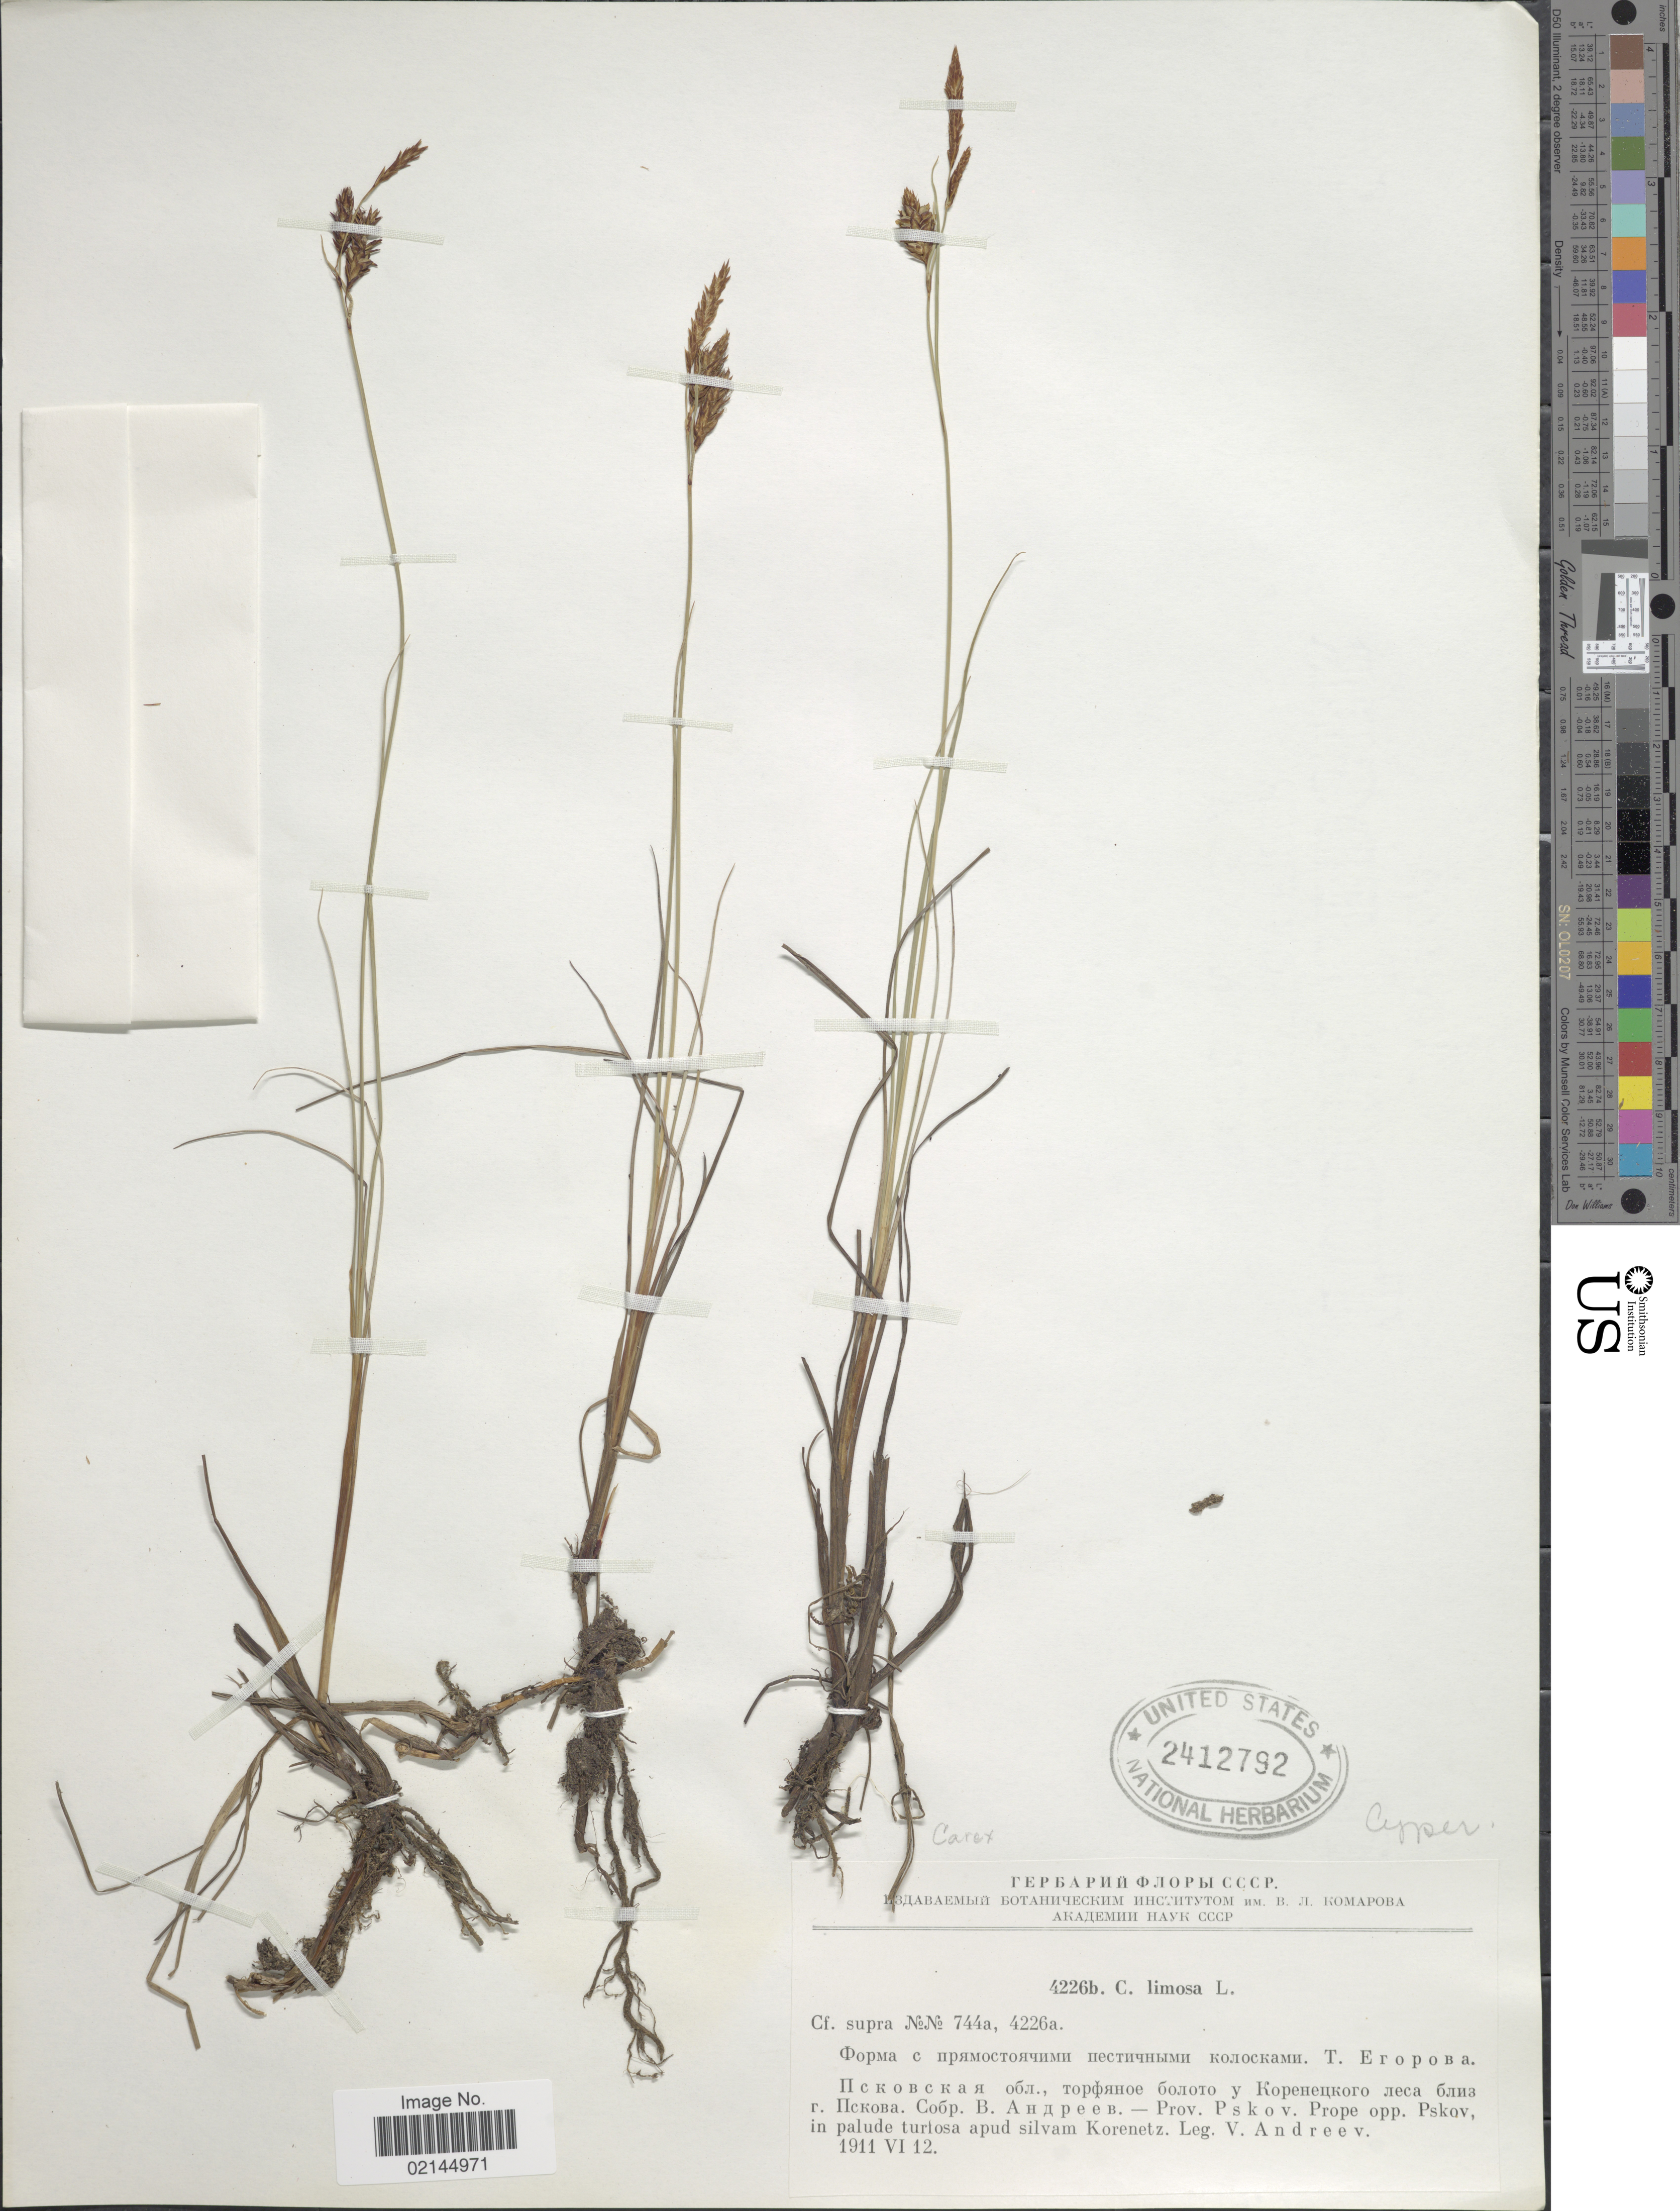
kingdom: Plantae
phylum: Tracheophyta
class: Liliopsida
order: Poales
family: Cyperaceae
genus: Carex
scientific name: Carex limosa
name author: L.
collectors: V. Andreev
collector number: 4226b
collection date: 1911-06-12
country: Russian Federation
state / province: Pskov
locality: Prope opp. Pskov, in palude turfosa apud silvam Korenetz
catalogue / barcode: US 2412792